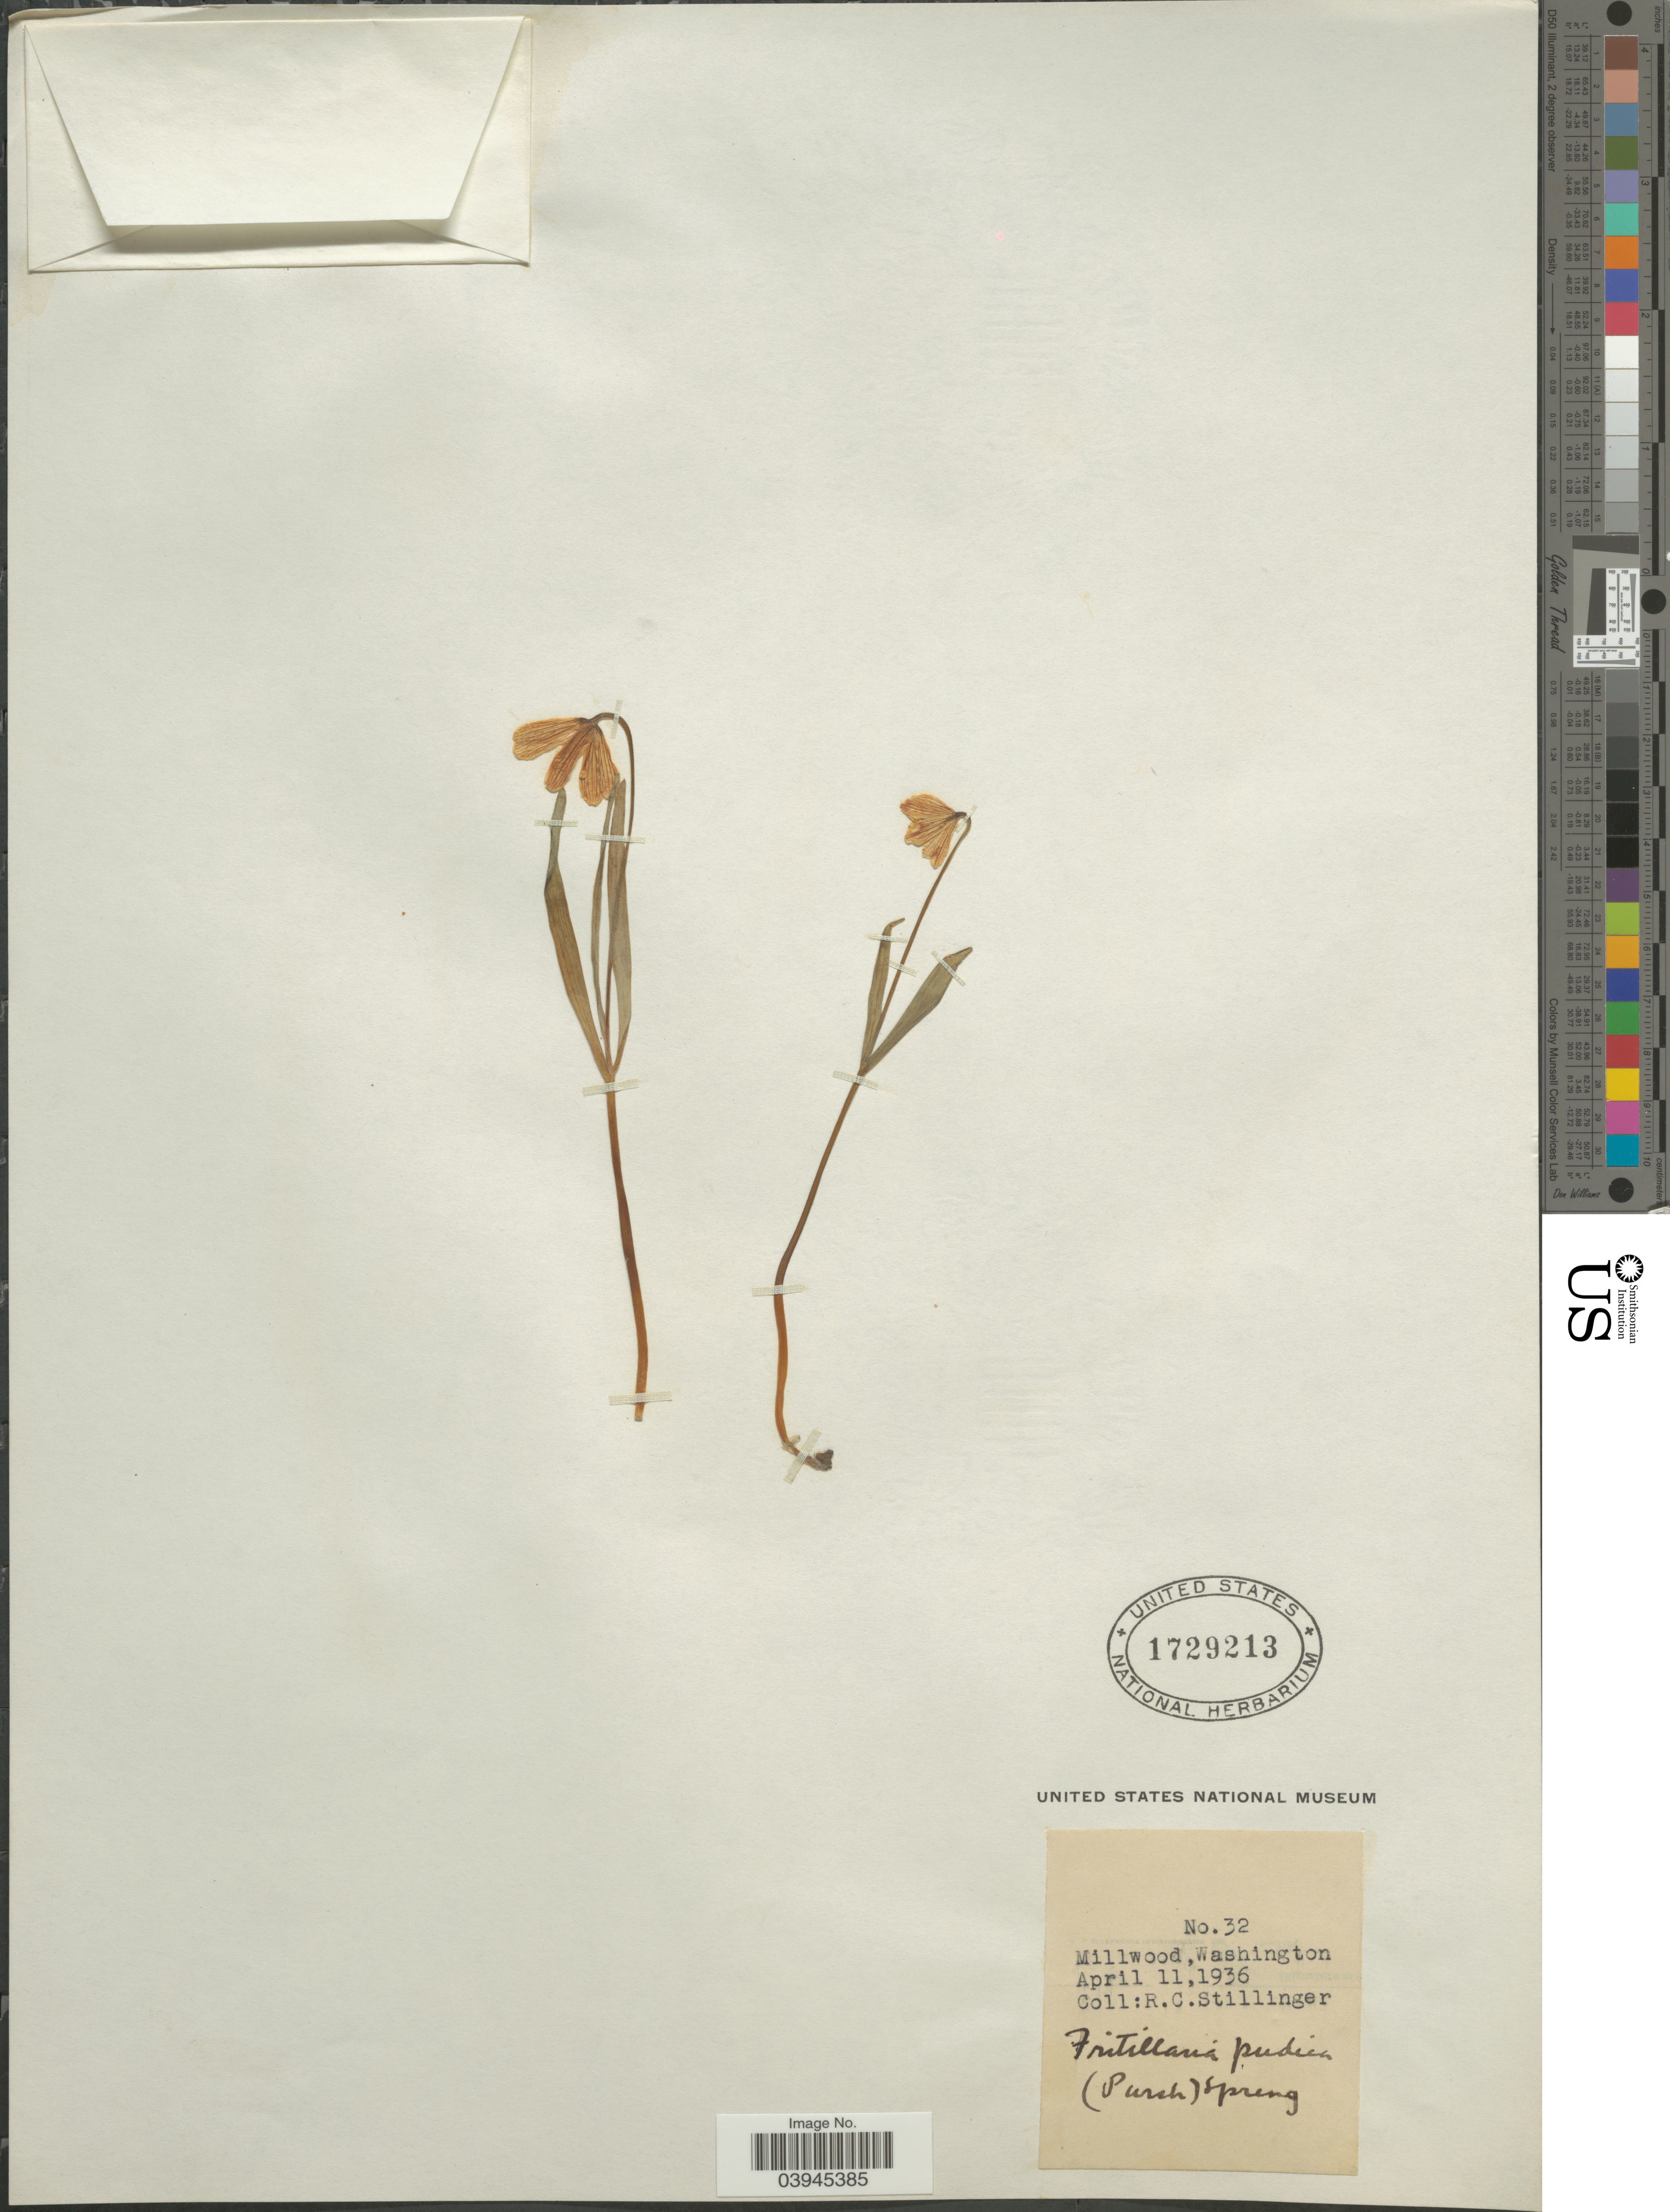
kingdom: Plantae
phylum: Tracheophyta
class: Liliopsida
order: Liliales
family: Liliaceae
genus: Fritillaria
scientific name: Fritillaria pudica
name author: (Pursh) Spreng.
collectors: R. Stillinger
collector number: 32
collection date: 1936-04-11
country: United States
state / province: Washington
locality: Millwood.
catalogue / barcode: US 1729213